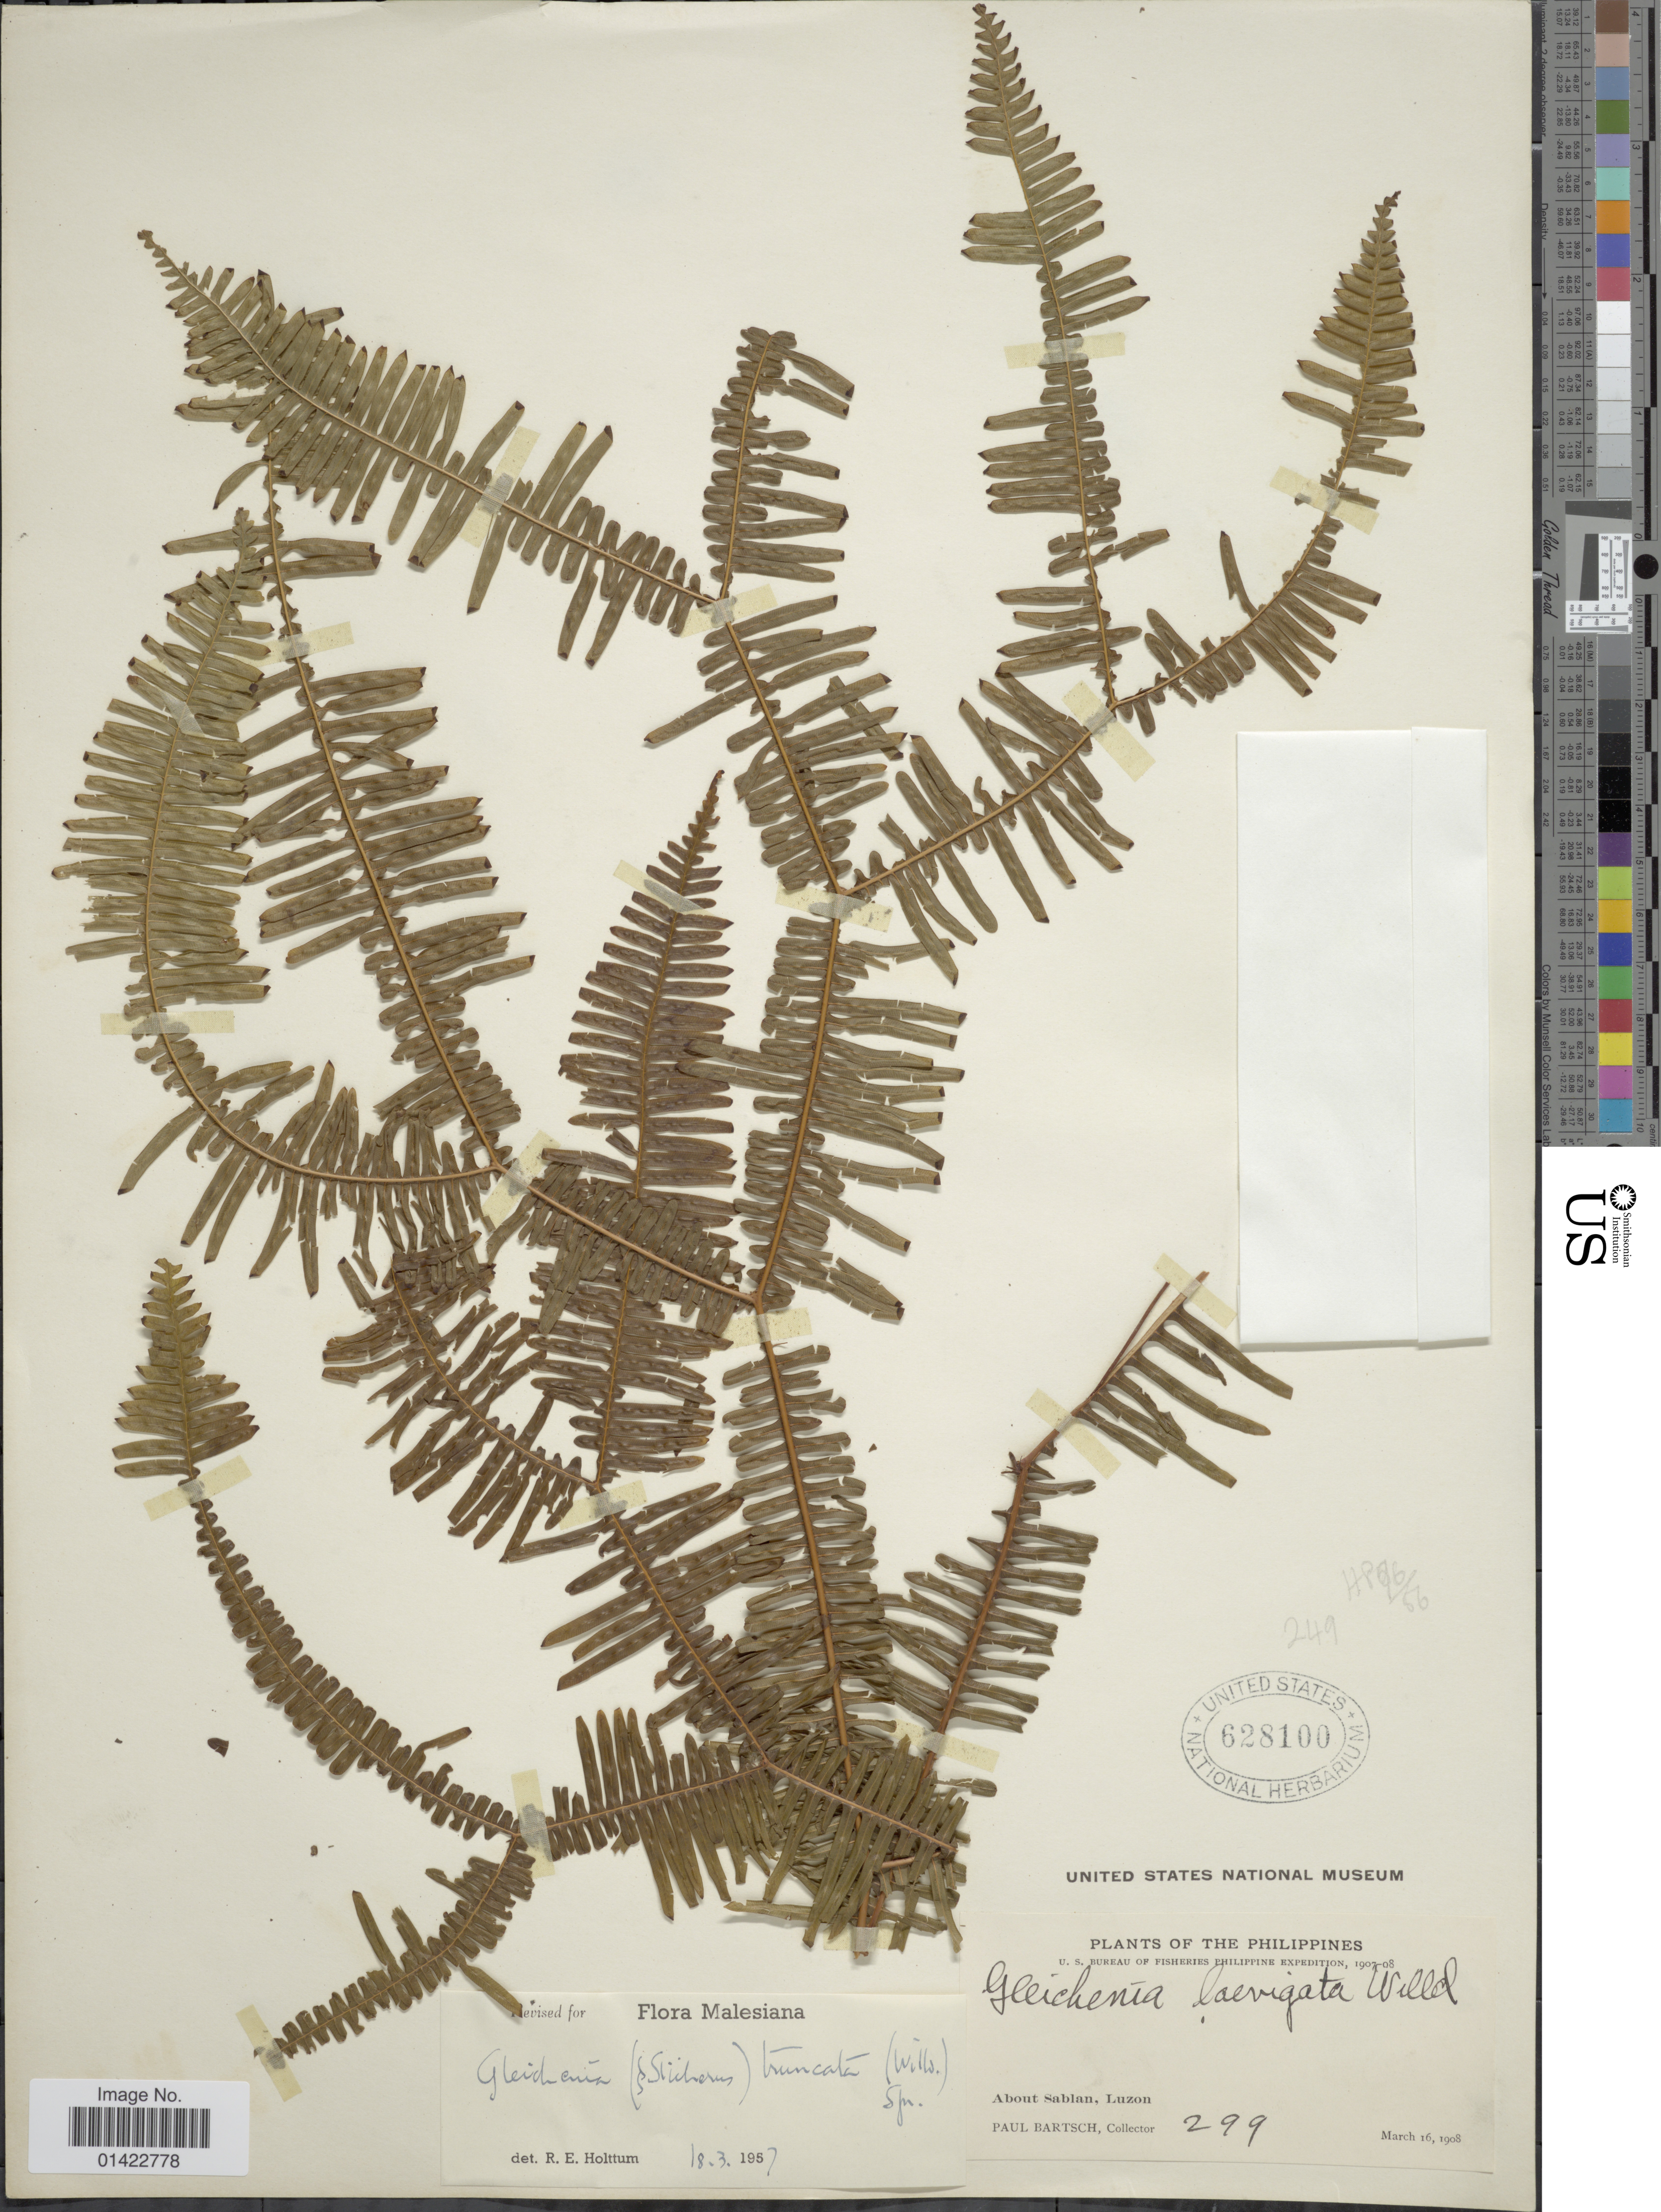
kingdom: Plantae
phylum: Tracheophyta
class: Polypodiopsida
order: Gleicheniales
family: Gleicheniaceae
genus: Sticherus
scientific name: Sticherus truncatus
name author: (Willd.) Nakai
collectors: P. Bartsch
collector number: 299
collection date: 1908-03-16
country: Philippines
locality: About Sablan, Luzon.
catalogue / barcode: US 628100